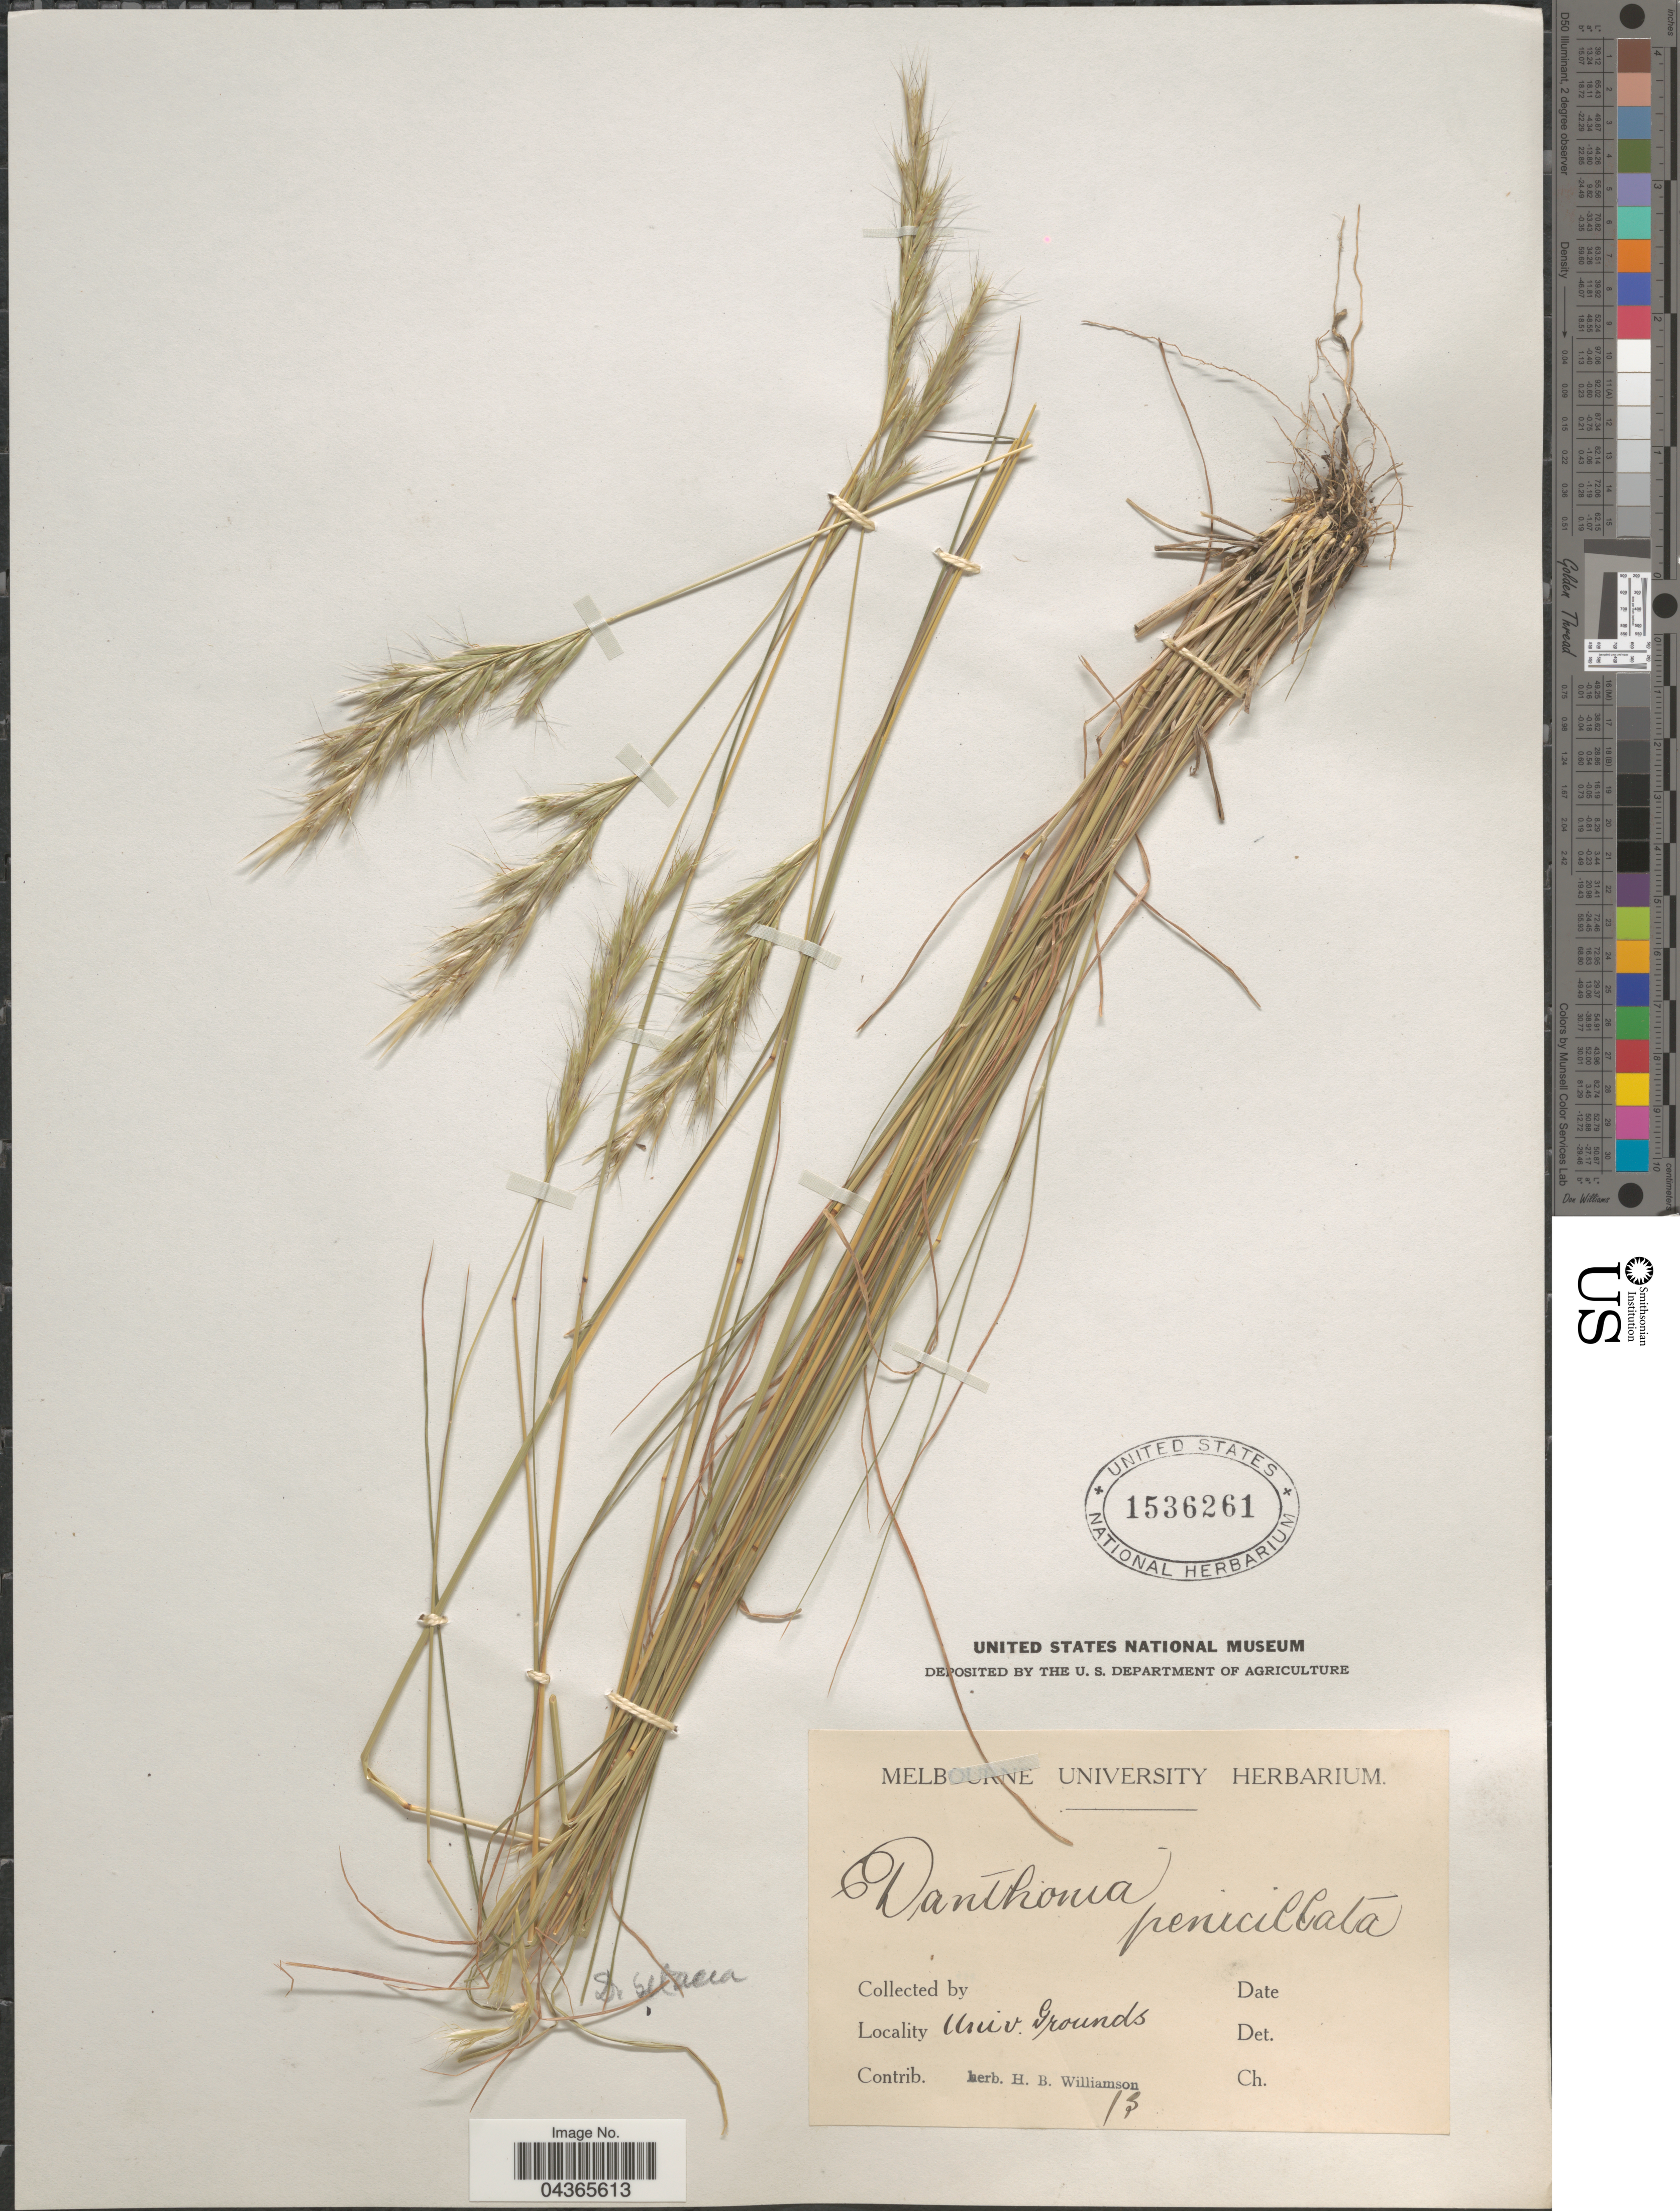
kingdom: Plantae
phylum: Tracheophyta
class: Liliopsida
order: Poales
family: Poaceae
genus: Rytidosperma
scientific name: Rytidosperma setaceum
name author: (R. Br.) Connor & Edgar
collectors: Ex herb. H. B. Williamson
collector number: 13*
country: Australia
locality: Univ. Grounds.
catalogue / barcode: US 1536261